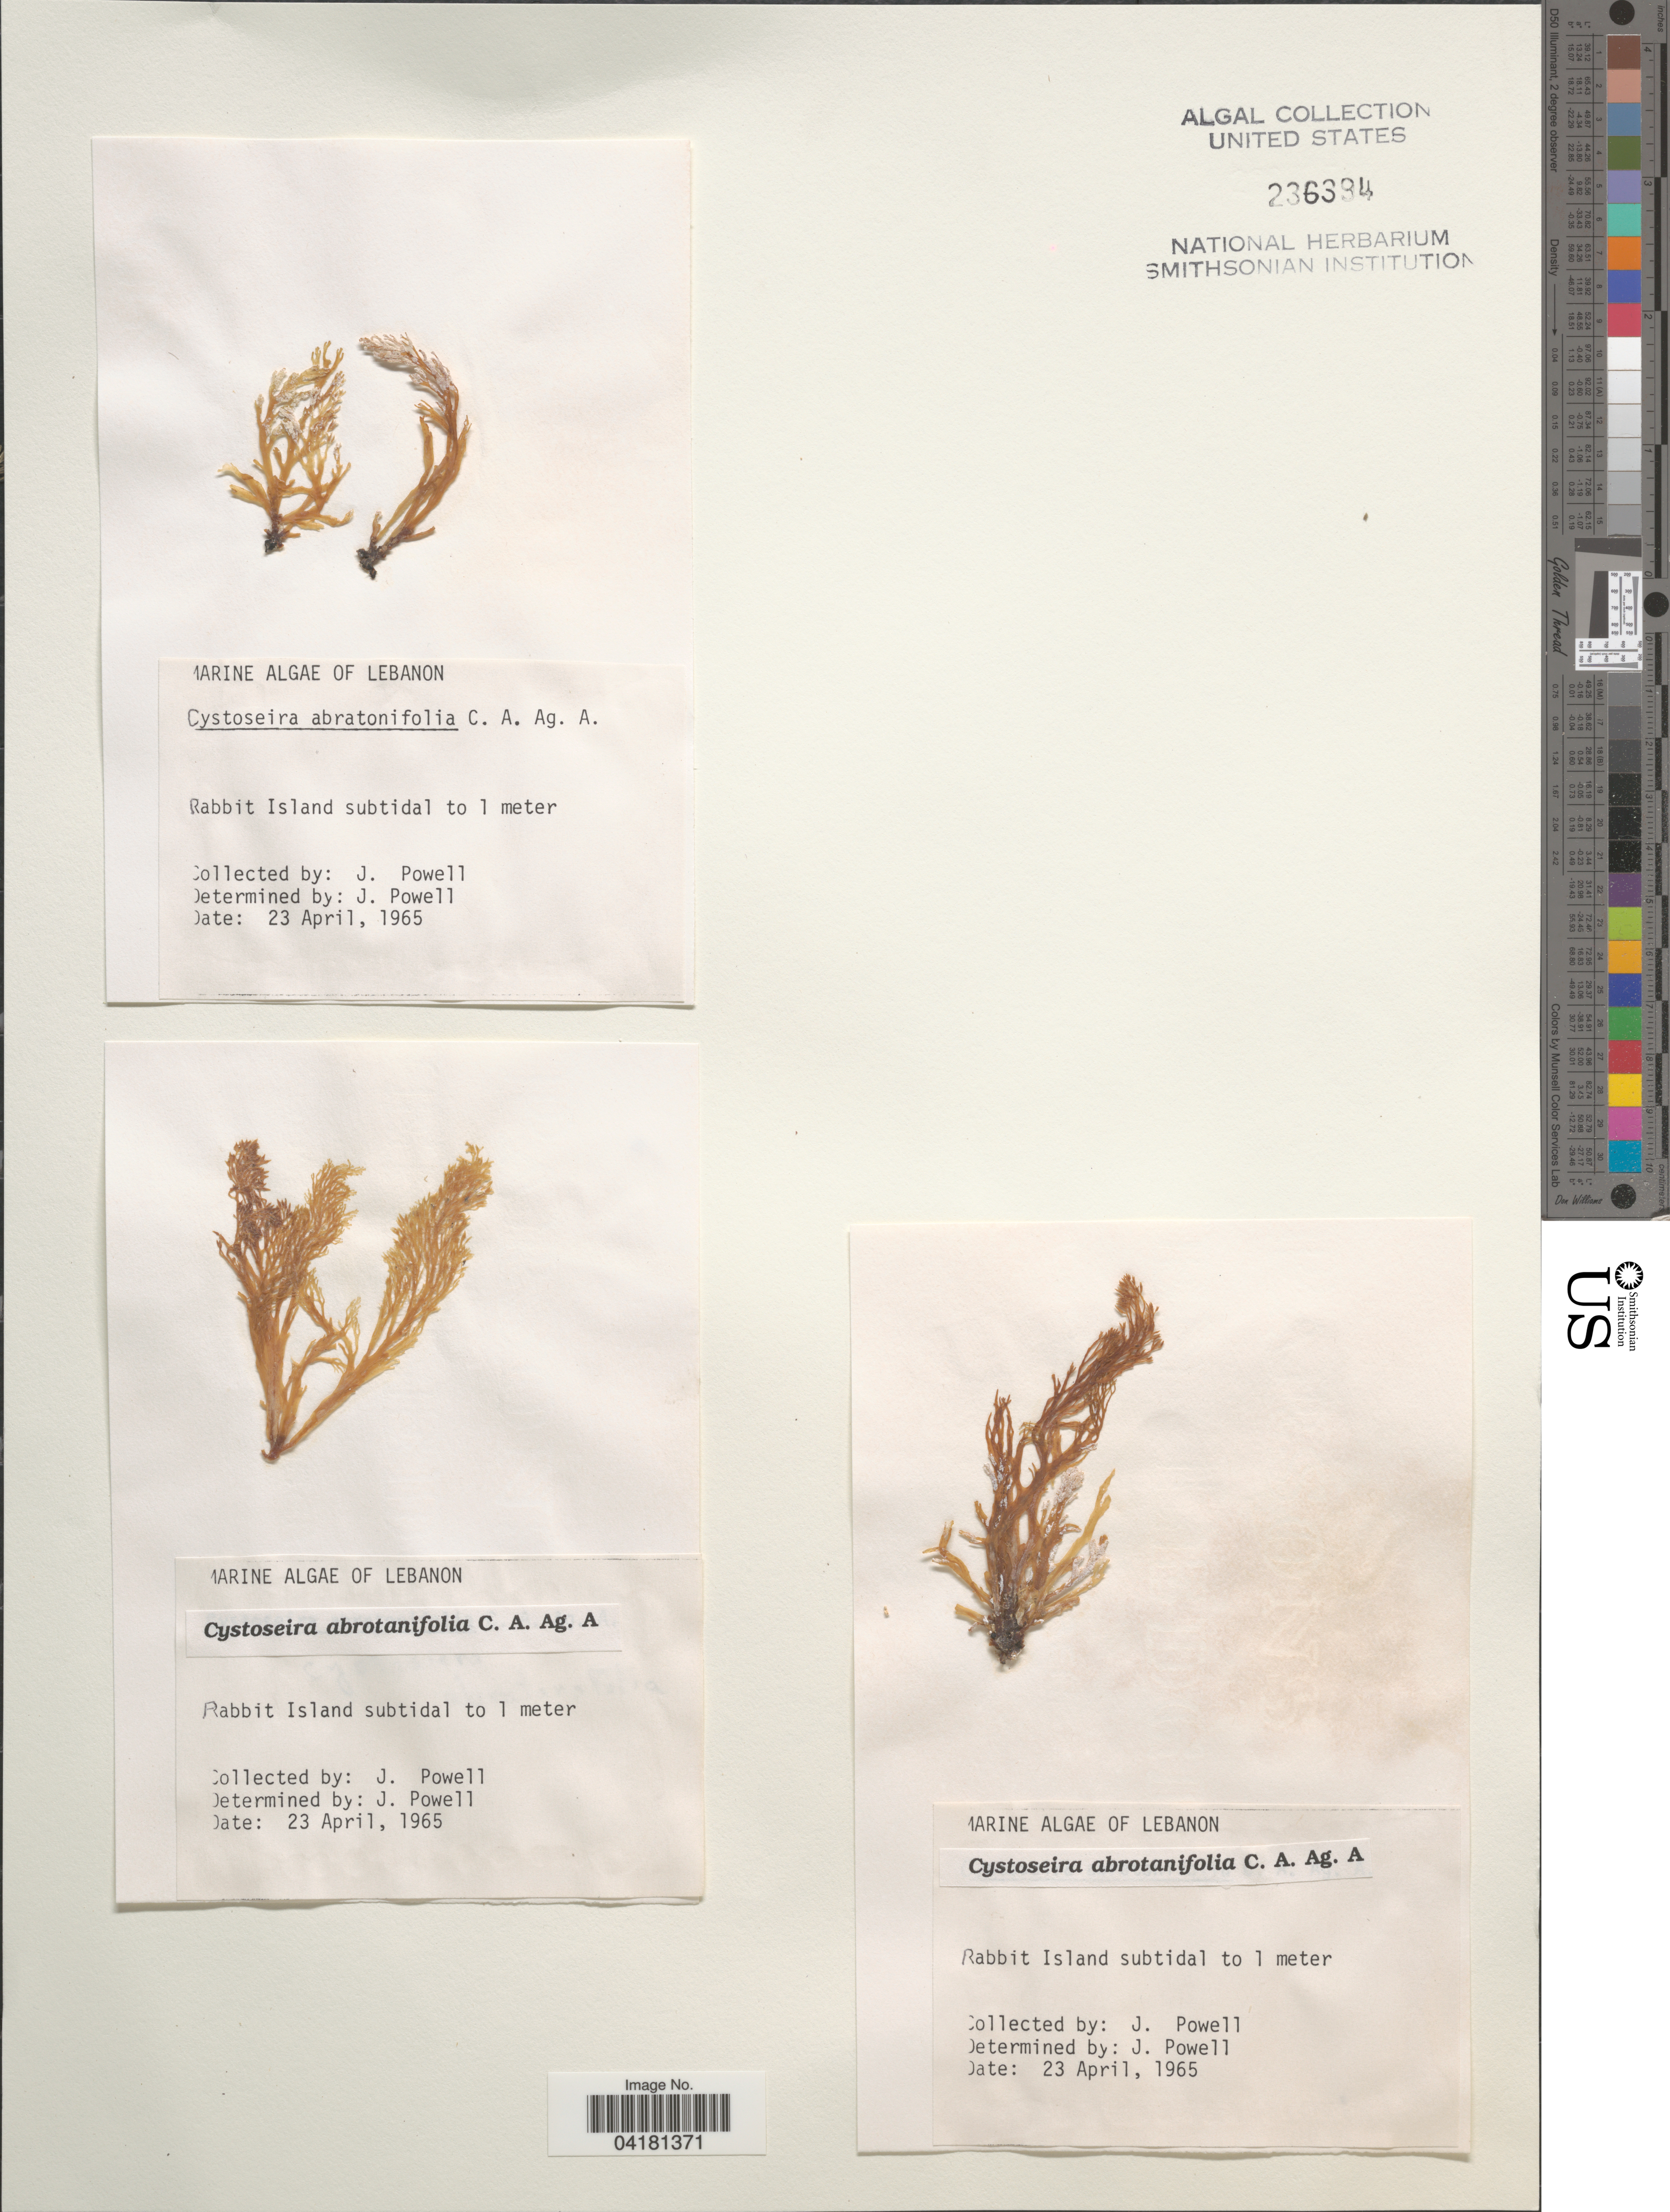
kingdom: Chromista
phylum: Ochrophyta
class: Phaeophyceae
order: Fucales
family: Sargassaceae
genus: Cystoseira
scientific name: Cystoseira foeniculacea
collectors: J. Powell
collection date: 1965-04-23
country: Lebanon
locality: Rabbit Island subtidal to 1 meter.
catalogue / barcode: US 236394